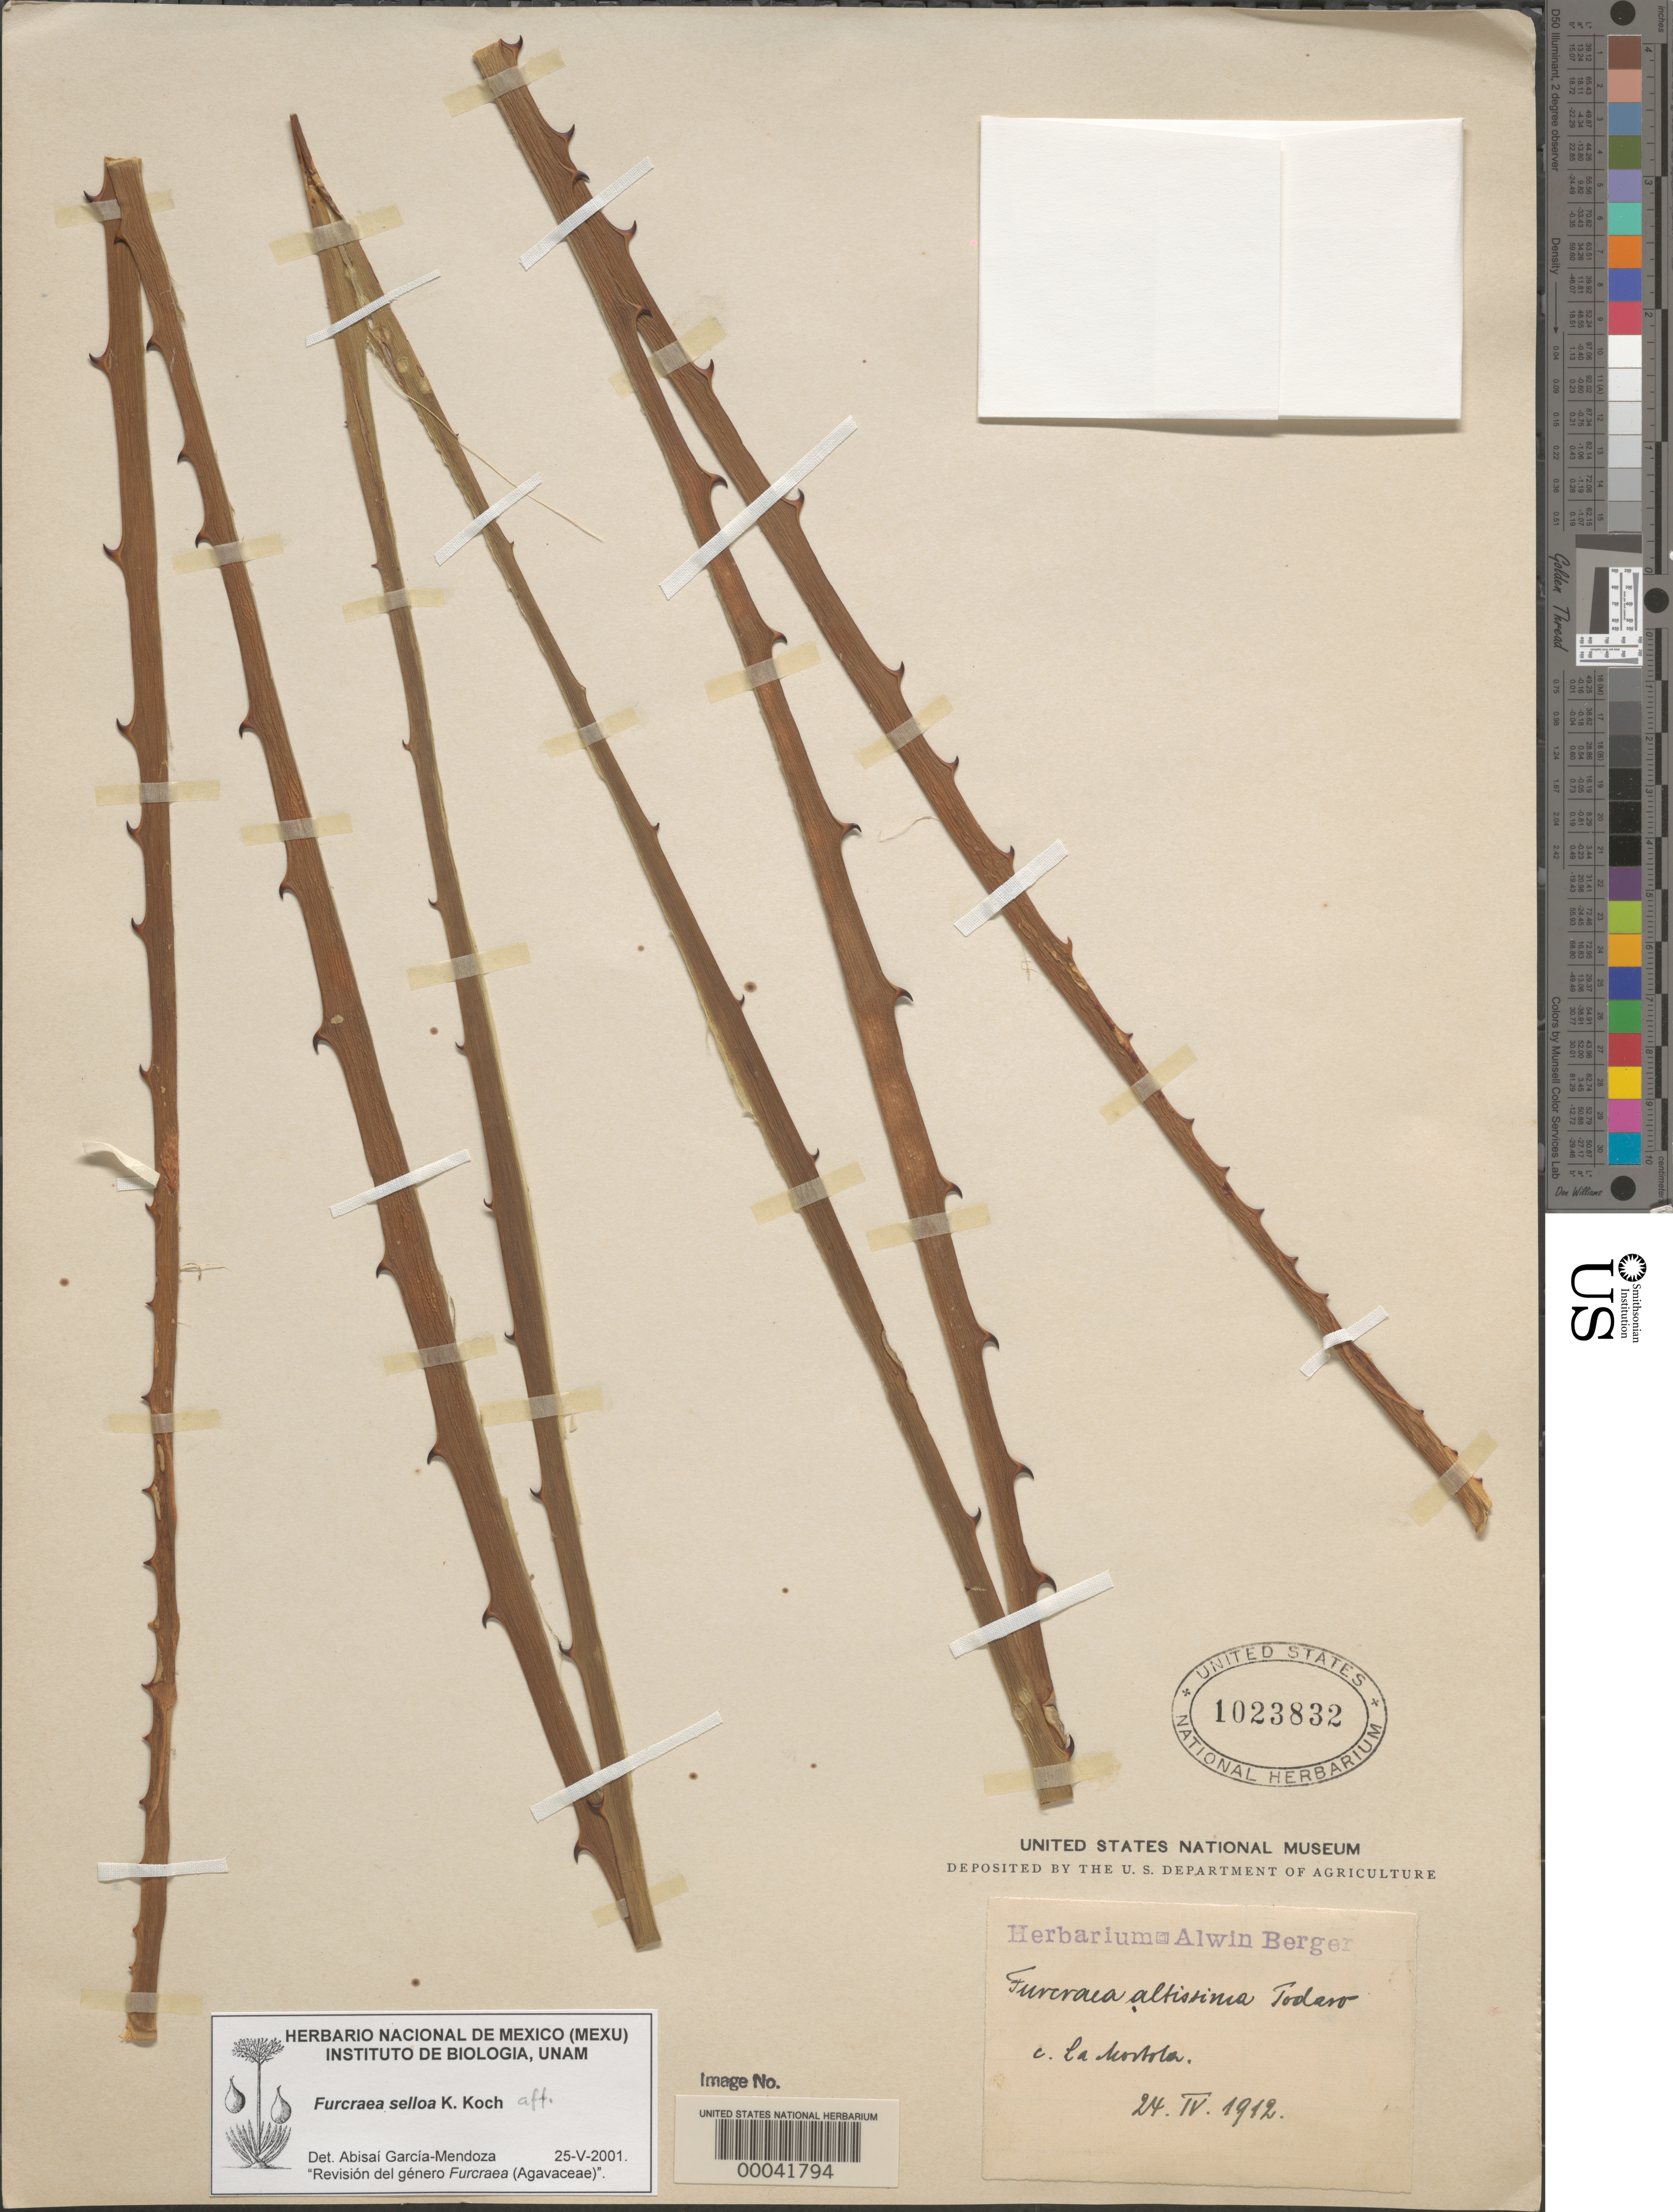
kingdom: Plantae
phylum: Tracheophyta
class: Liliopsida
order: Asparagales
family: Asparagaceae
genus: Furcraea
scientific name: Furcraea selloa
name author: K. Koch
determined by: García-Mendoza, A.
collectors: ex herb. A. Berger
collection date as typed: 24 May 1912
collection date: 1912-05-24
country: Italy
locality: La Mortola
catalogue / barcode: US 1023832